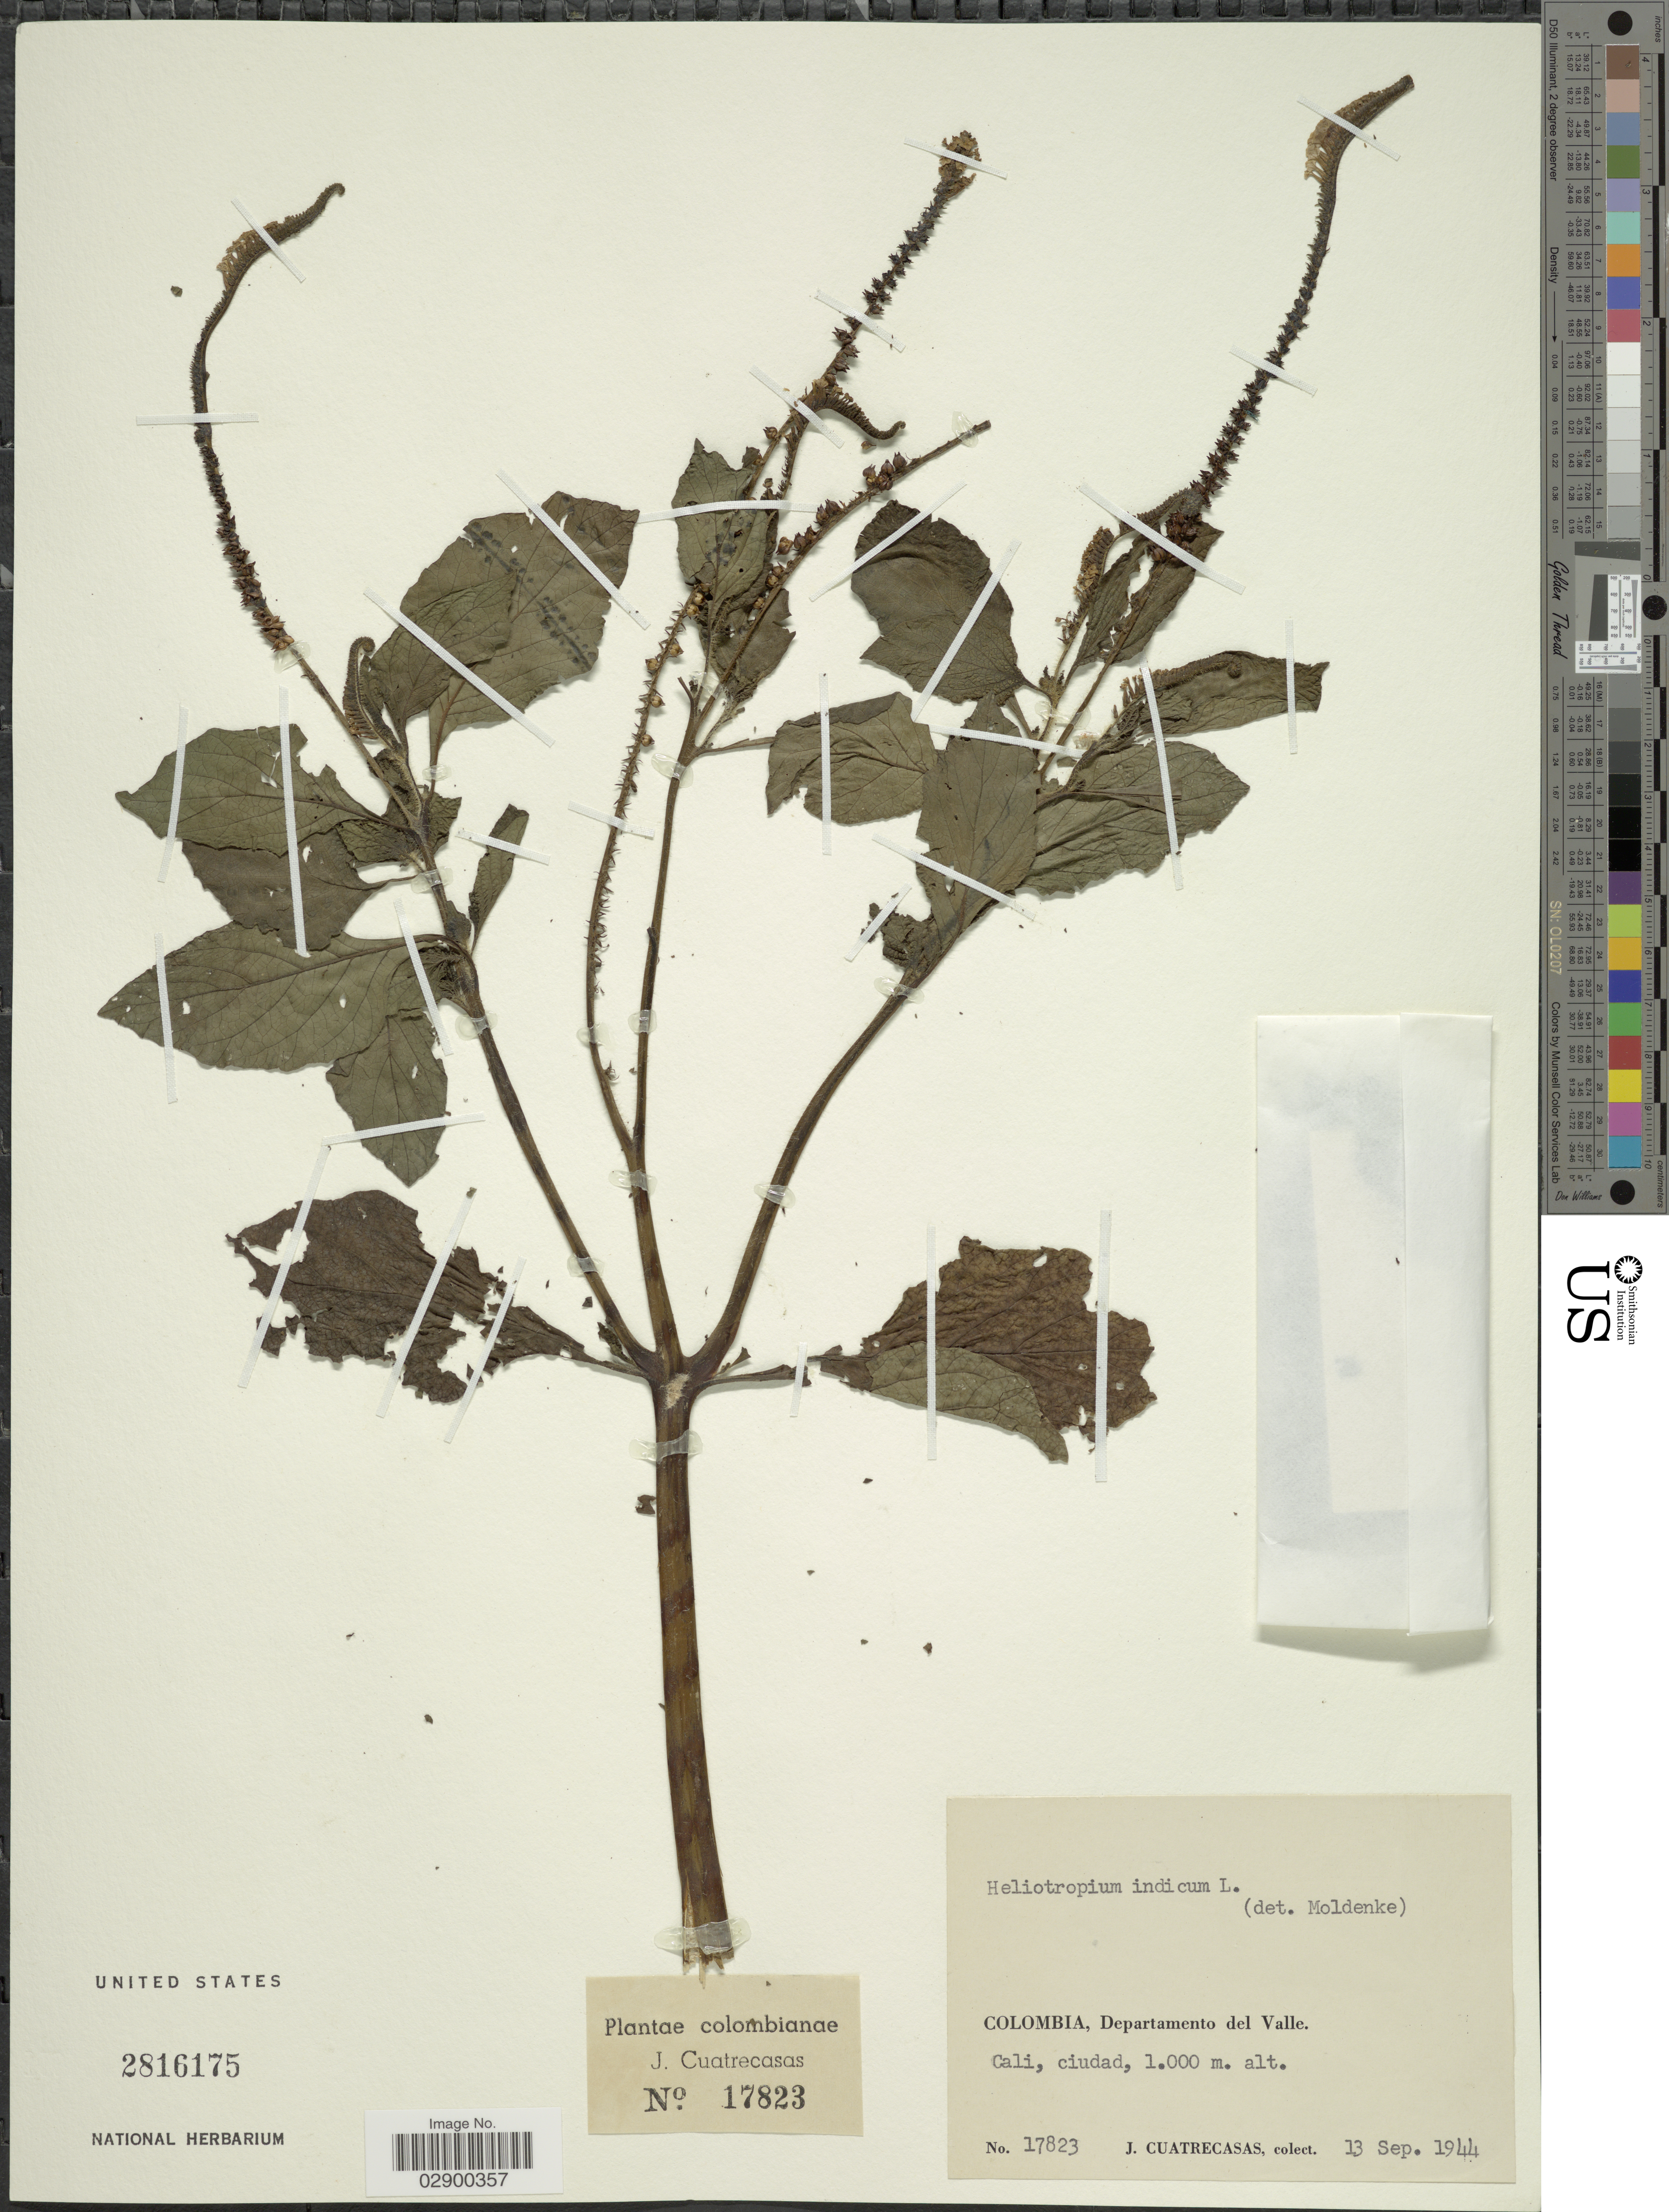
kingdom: Plantae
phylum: Tracheophyta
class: Magnoliopsida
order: Boraginales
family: Heliotropiaceae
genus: Heliotropium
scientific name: Heliotropium indicum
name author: L.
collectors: J. Cuatrecasas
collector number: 17823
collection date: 1944-09-13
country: Colombia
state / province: Valle del Cauca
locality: Departamento del Valle, Cali, ciudad.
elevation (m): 1000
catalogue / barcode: US 2816175